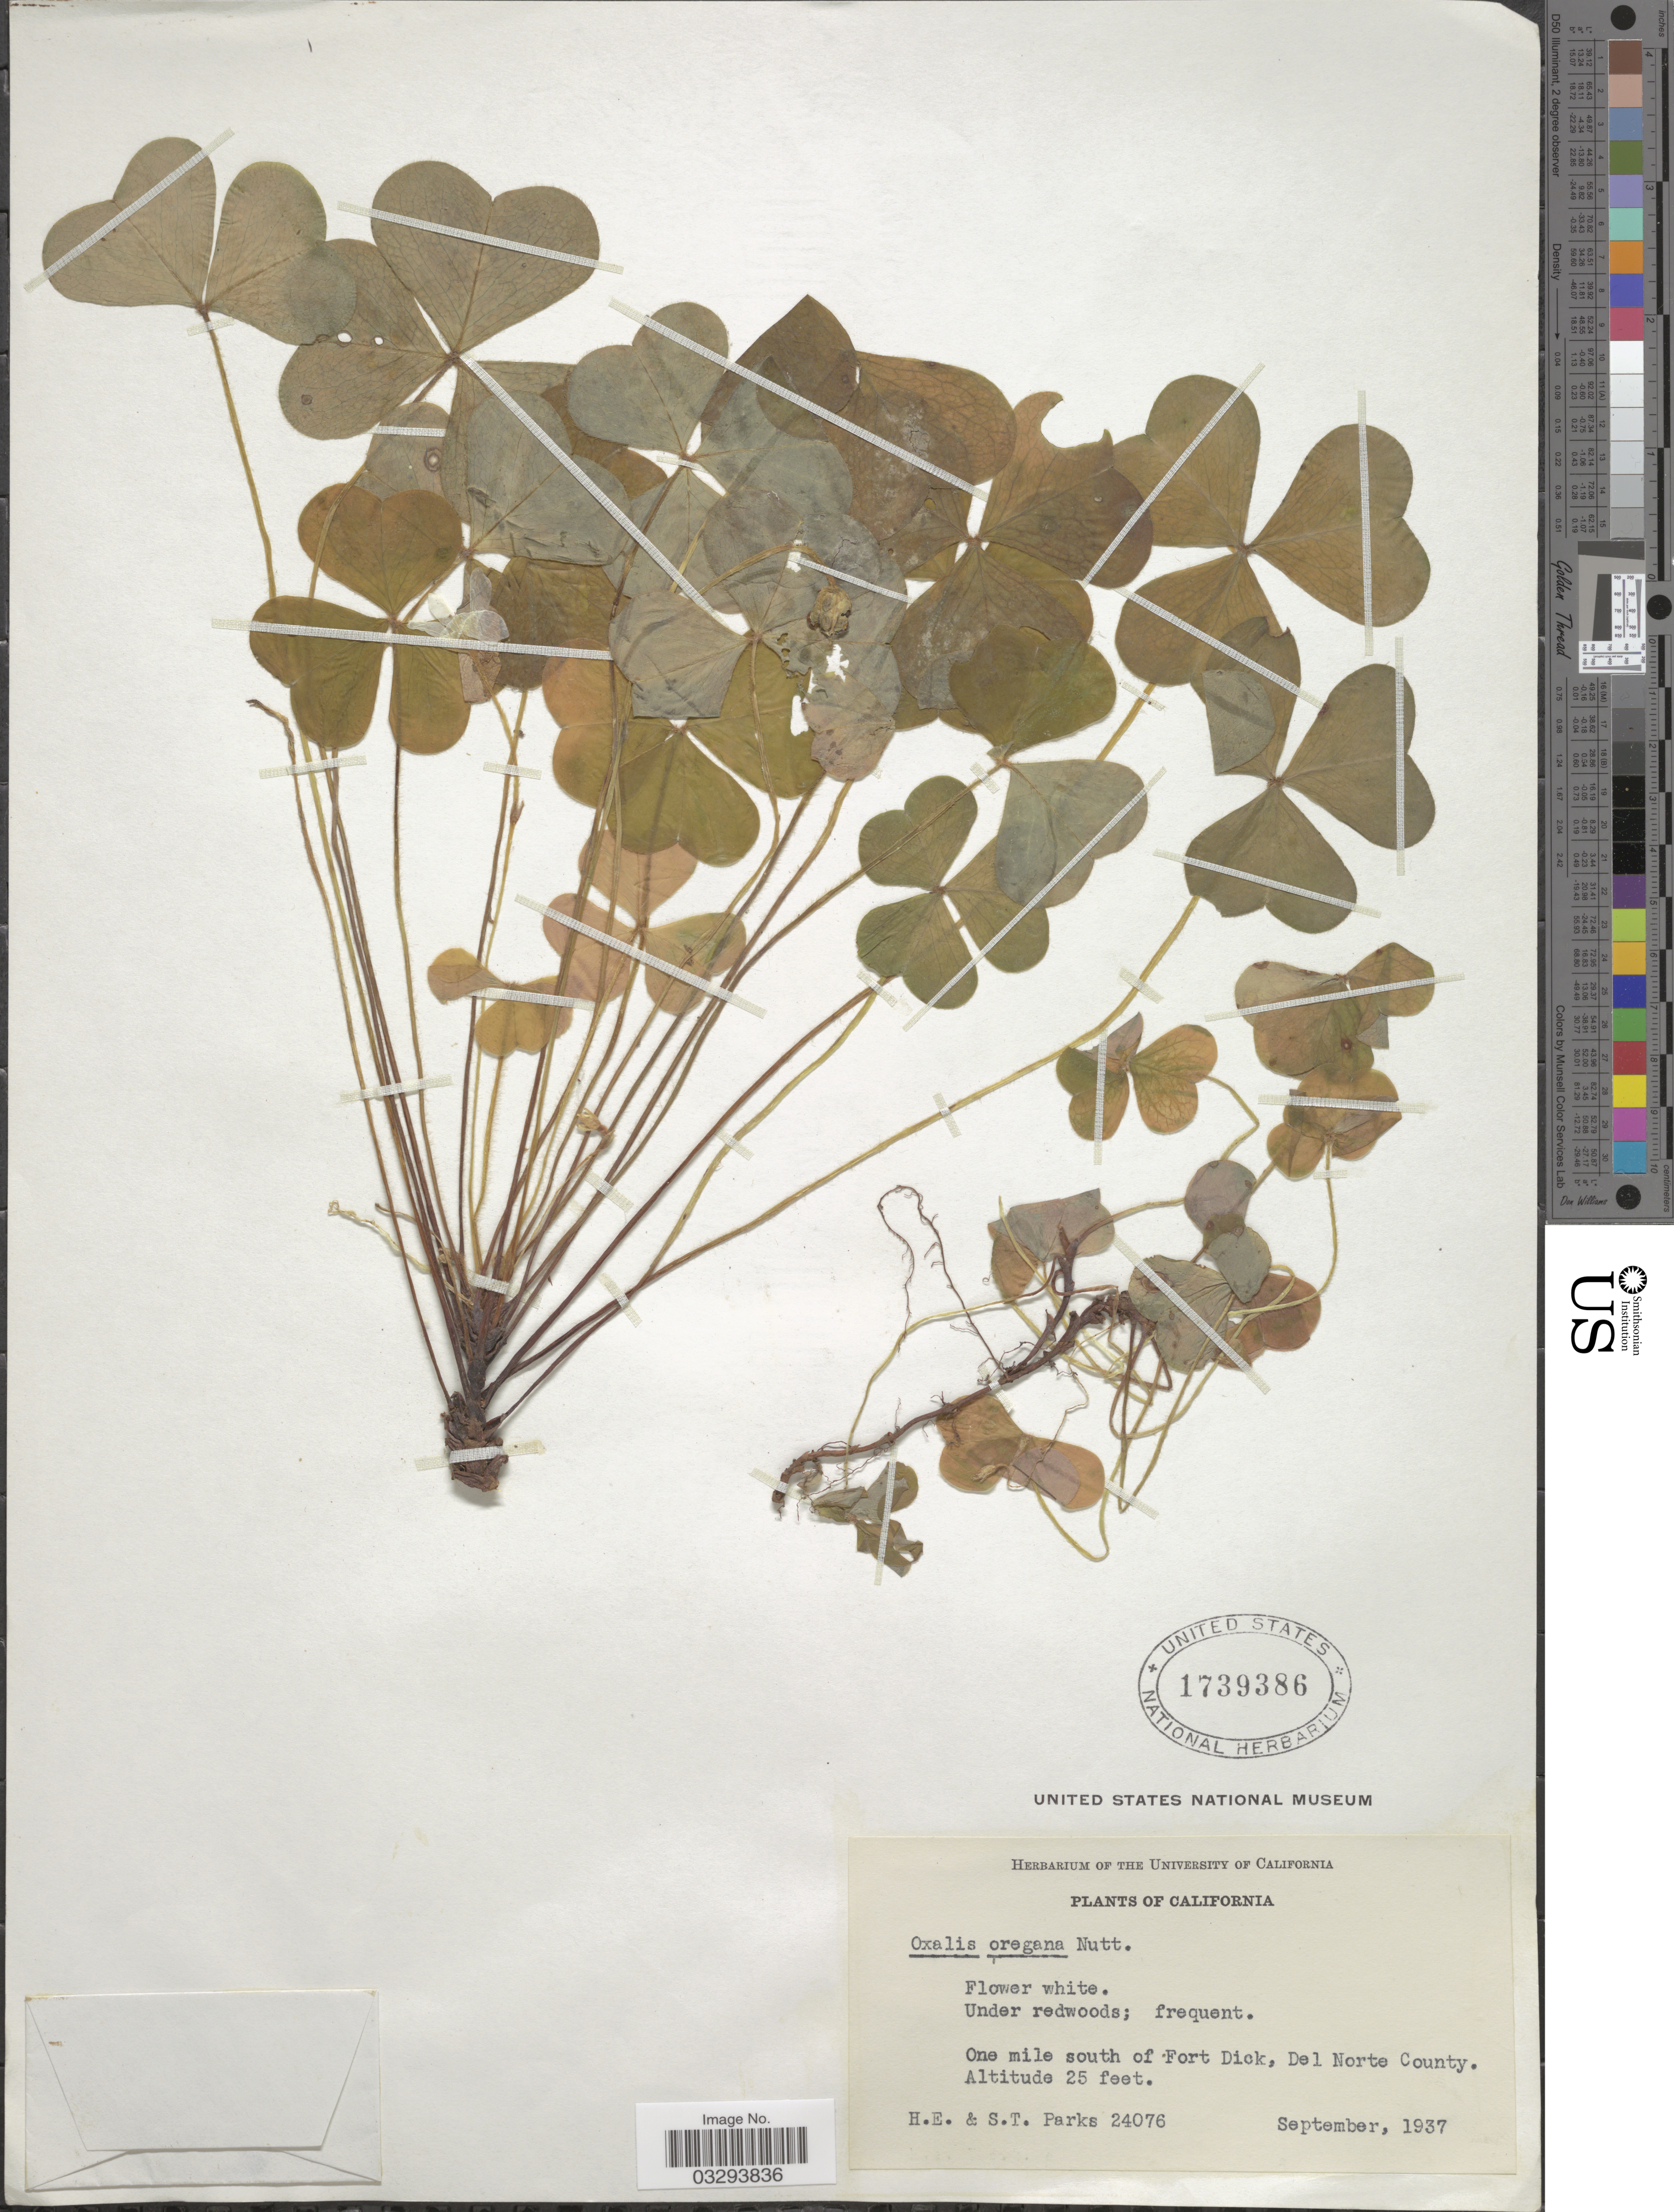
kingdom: Plantae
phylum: Tracheophyta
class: Magnoliopsida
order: Oxalidales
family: Oxalidaceae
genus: Oxalis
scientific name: Oxalis oregana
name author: Nutt.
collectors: H. E. Parks & S. Parks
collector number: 24076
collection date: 1937-09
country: United States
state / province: California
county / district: Del Norte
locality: One mile south of Fort Dick, Del Norte County.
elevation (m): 8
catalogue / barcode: US 1739386